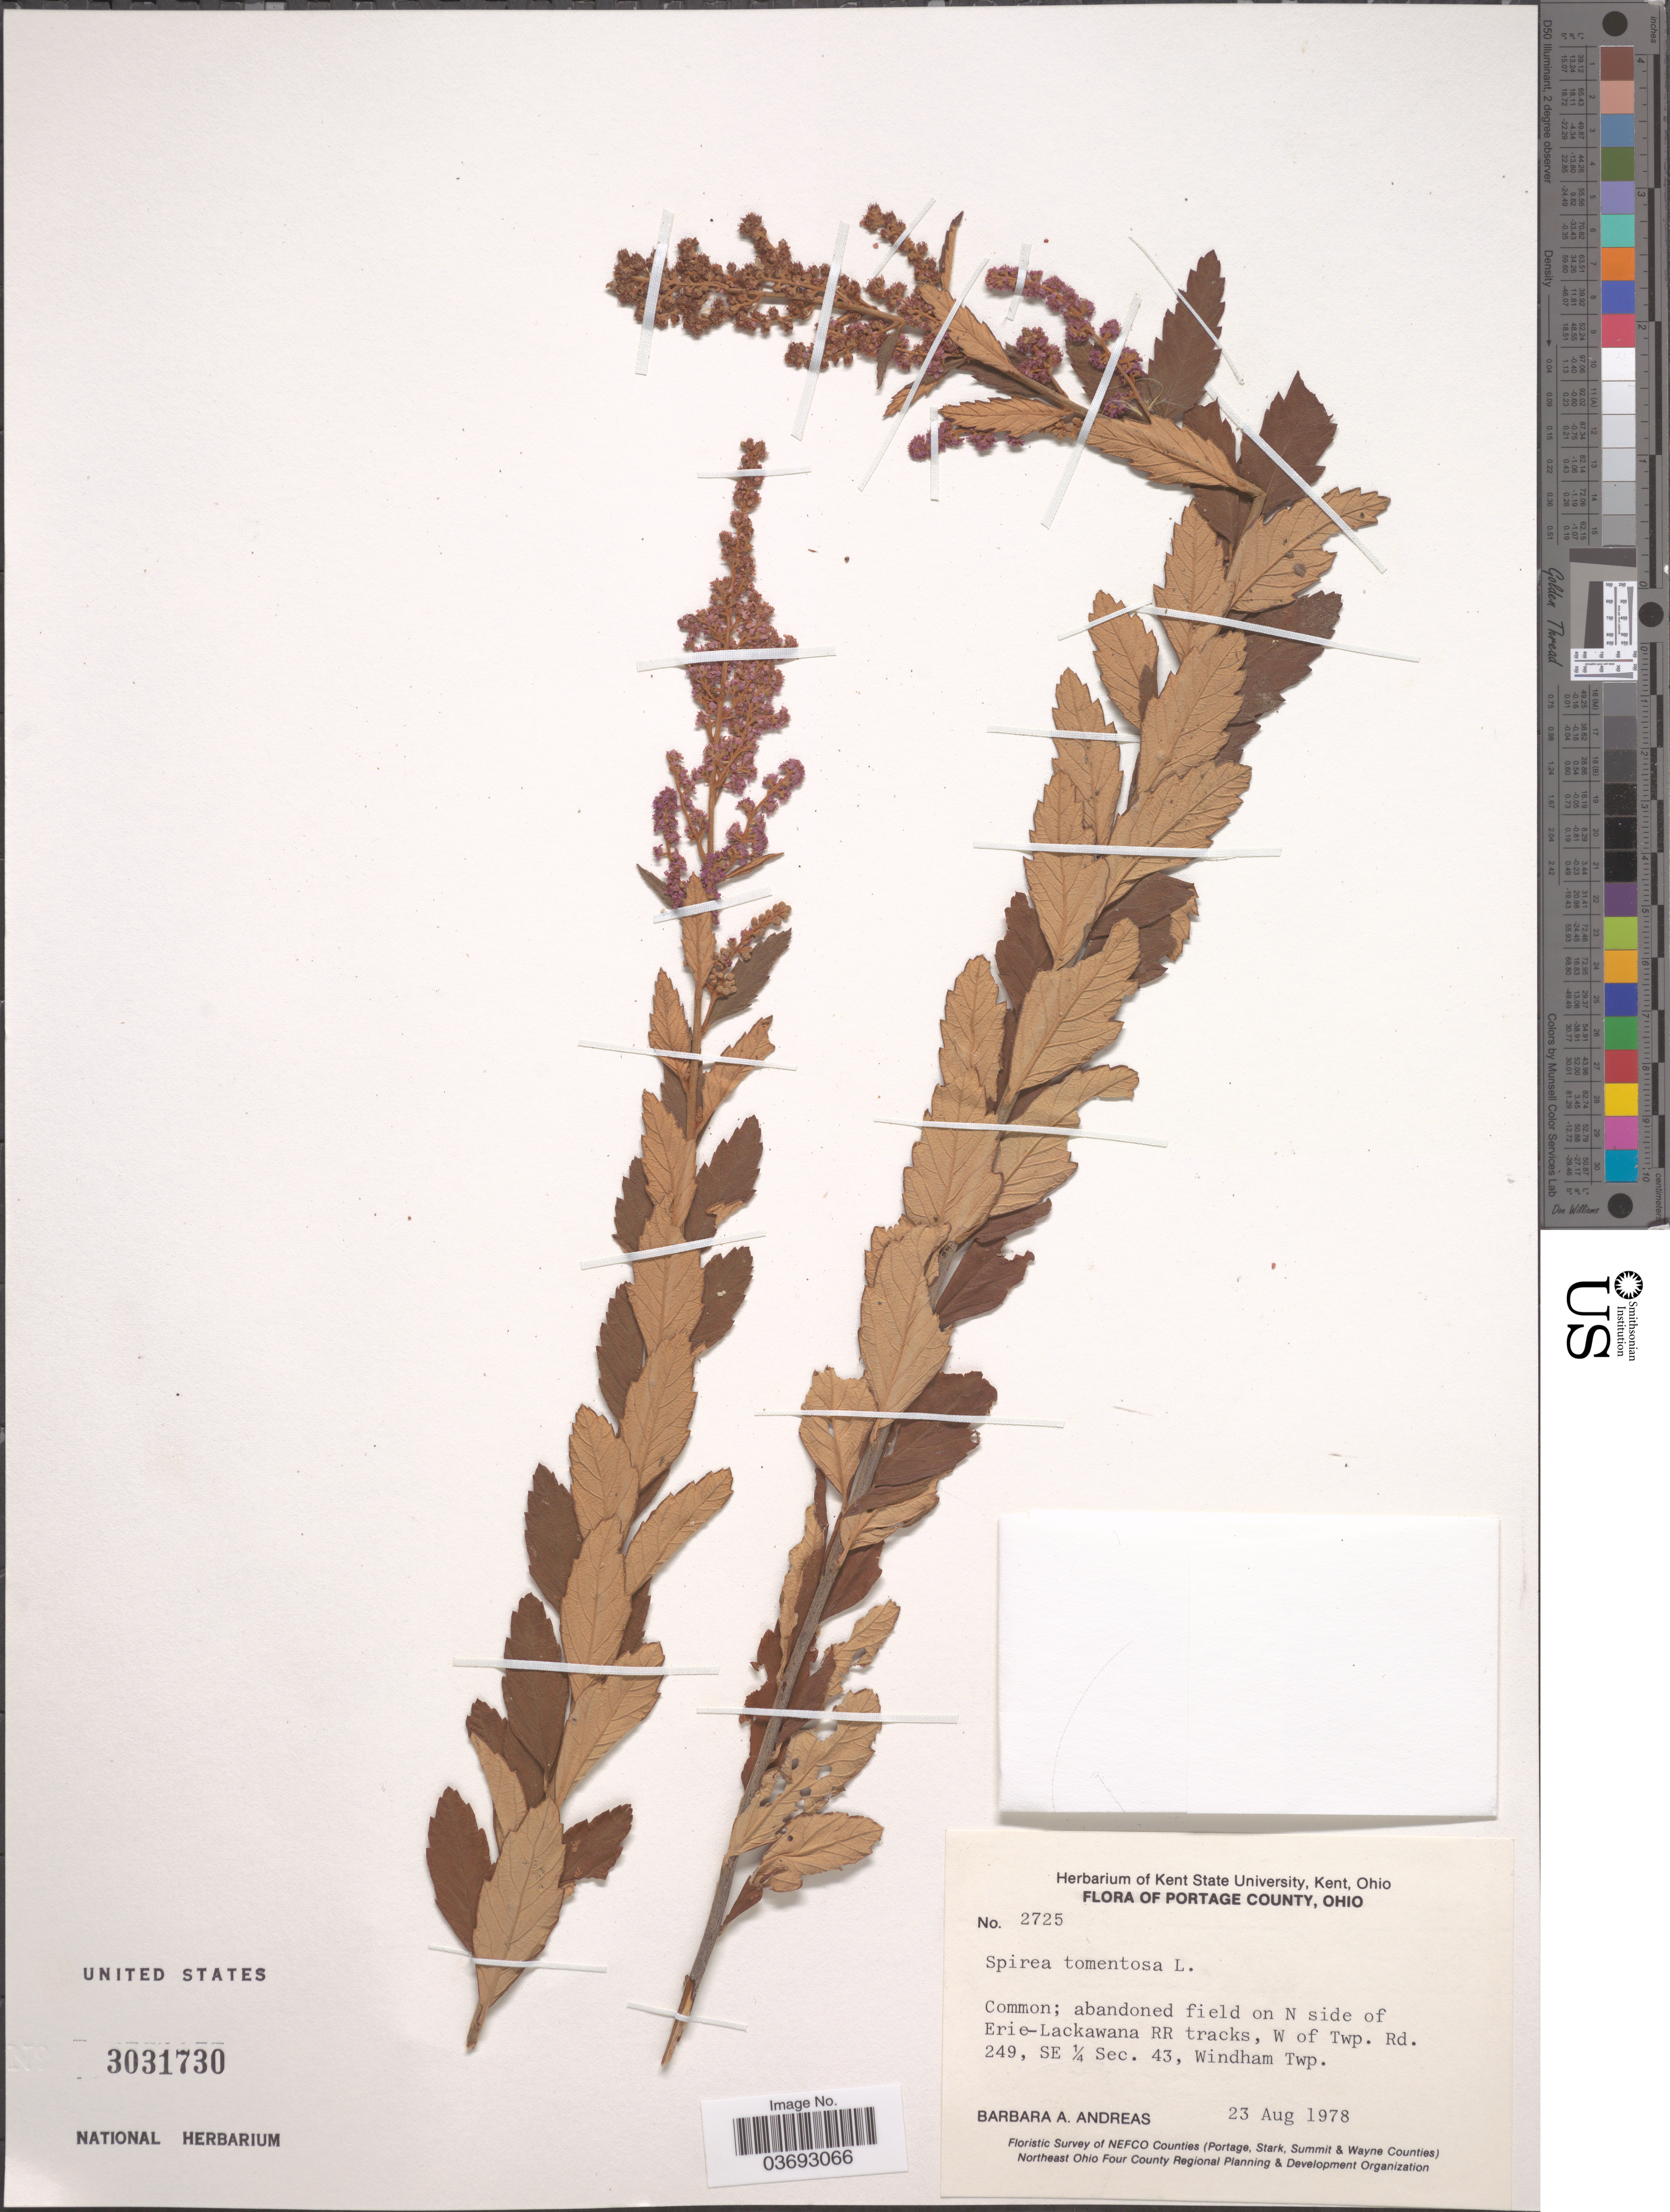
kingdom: Plantae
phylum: Tracheophyta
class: Magnoliopsida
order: Rosales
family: Rosaceae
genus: Spiraea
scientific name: Spiraea tomentosa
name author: L.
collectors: B. A. Andreas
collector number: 2725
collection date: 1978-08-23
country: United States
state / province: Ohio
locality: Portage County. Abandoned field on N side of Erie-Lackawana RR tracks, W of Twp. Rd. 249, SE ¼ Sec. 43, Windham Twp.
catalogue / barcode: US 3031730